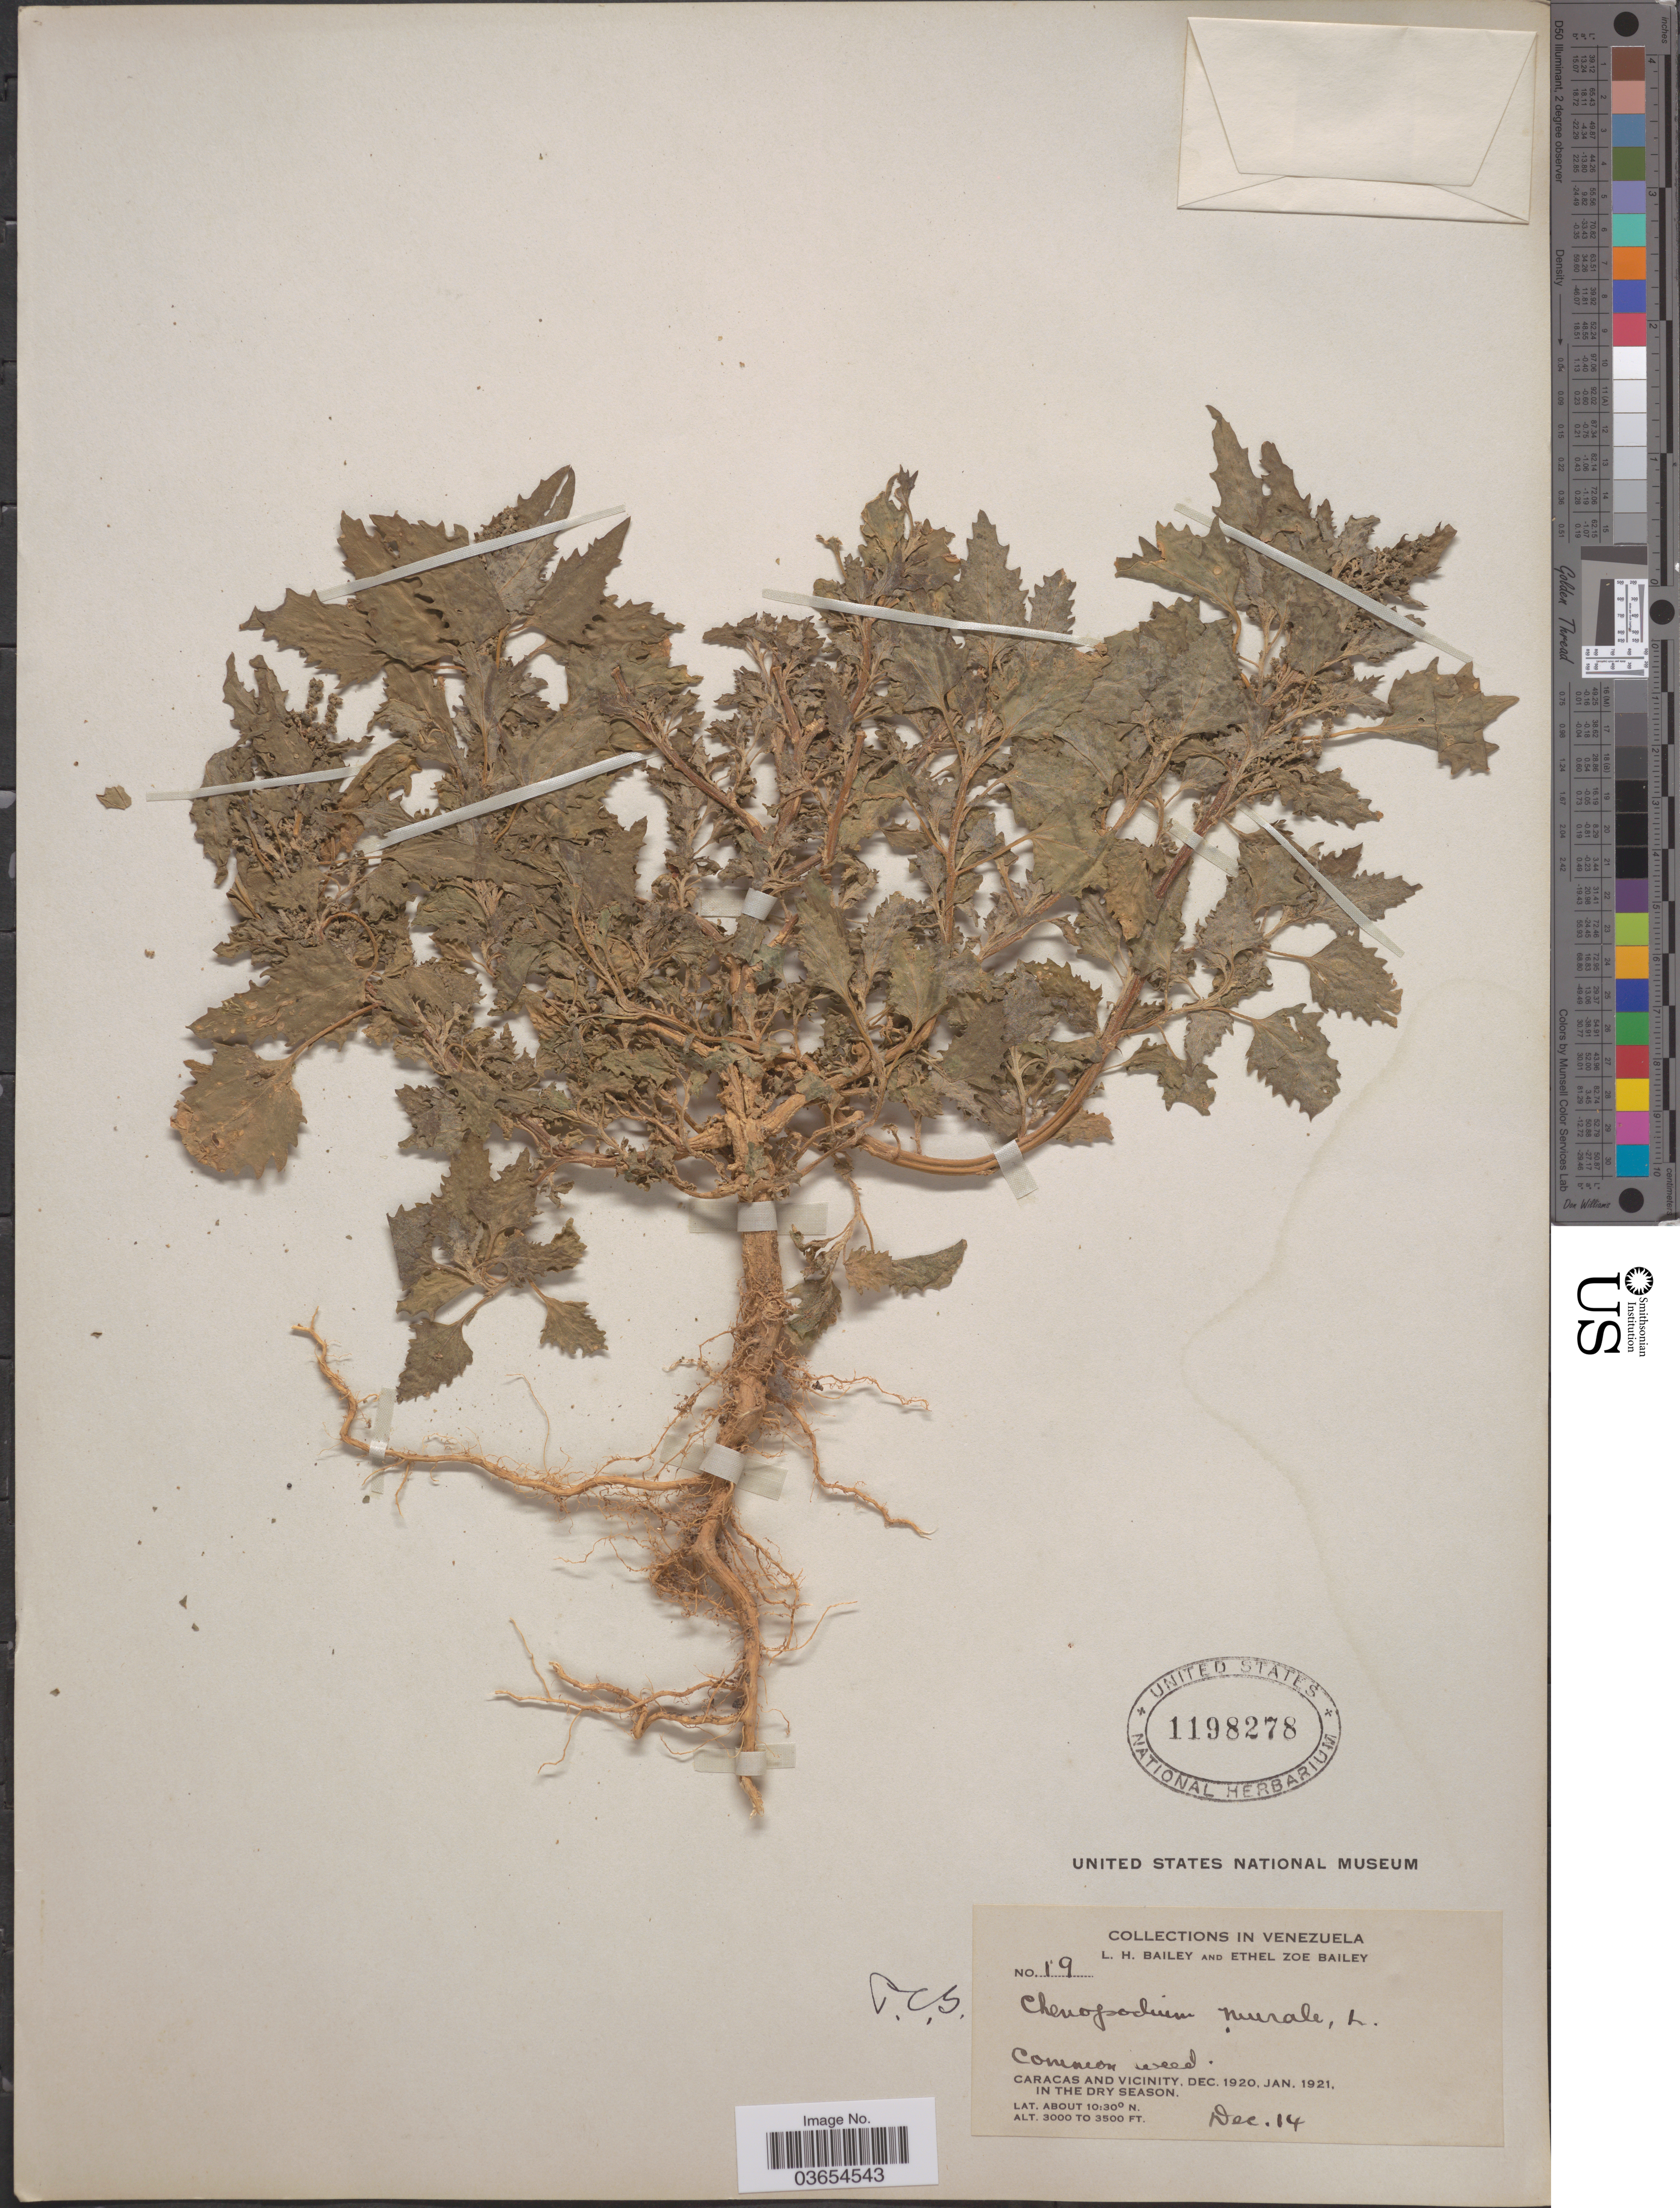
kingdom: Plantae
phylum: Tracheophyta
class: Magnoliopsida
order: Caryophyllales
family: Amaranthaceae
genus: Chenopodium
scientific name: Chenopodium murale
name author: L.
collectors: L. H. Bailey & E. Z. Bailey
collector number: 19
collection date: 1921-12-14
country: Venezuela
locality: Caracas and Vicinity.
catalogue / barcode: US 1198278